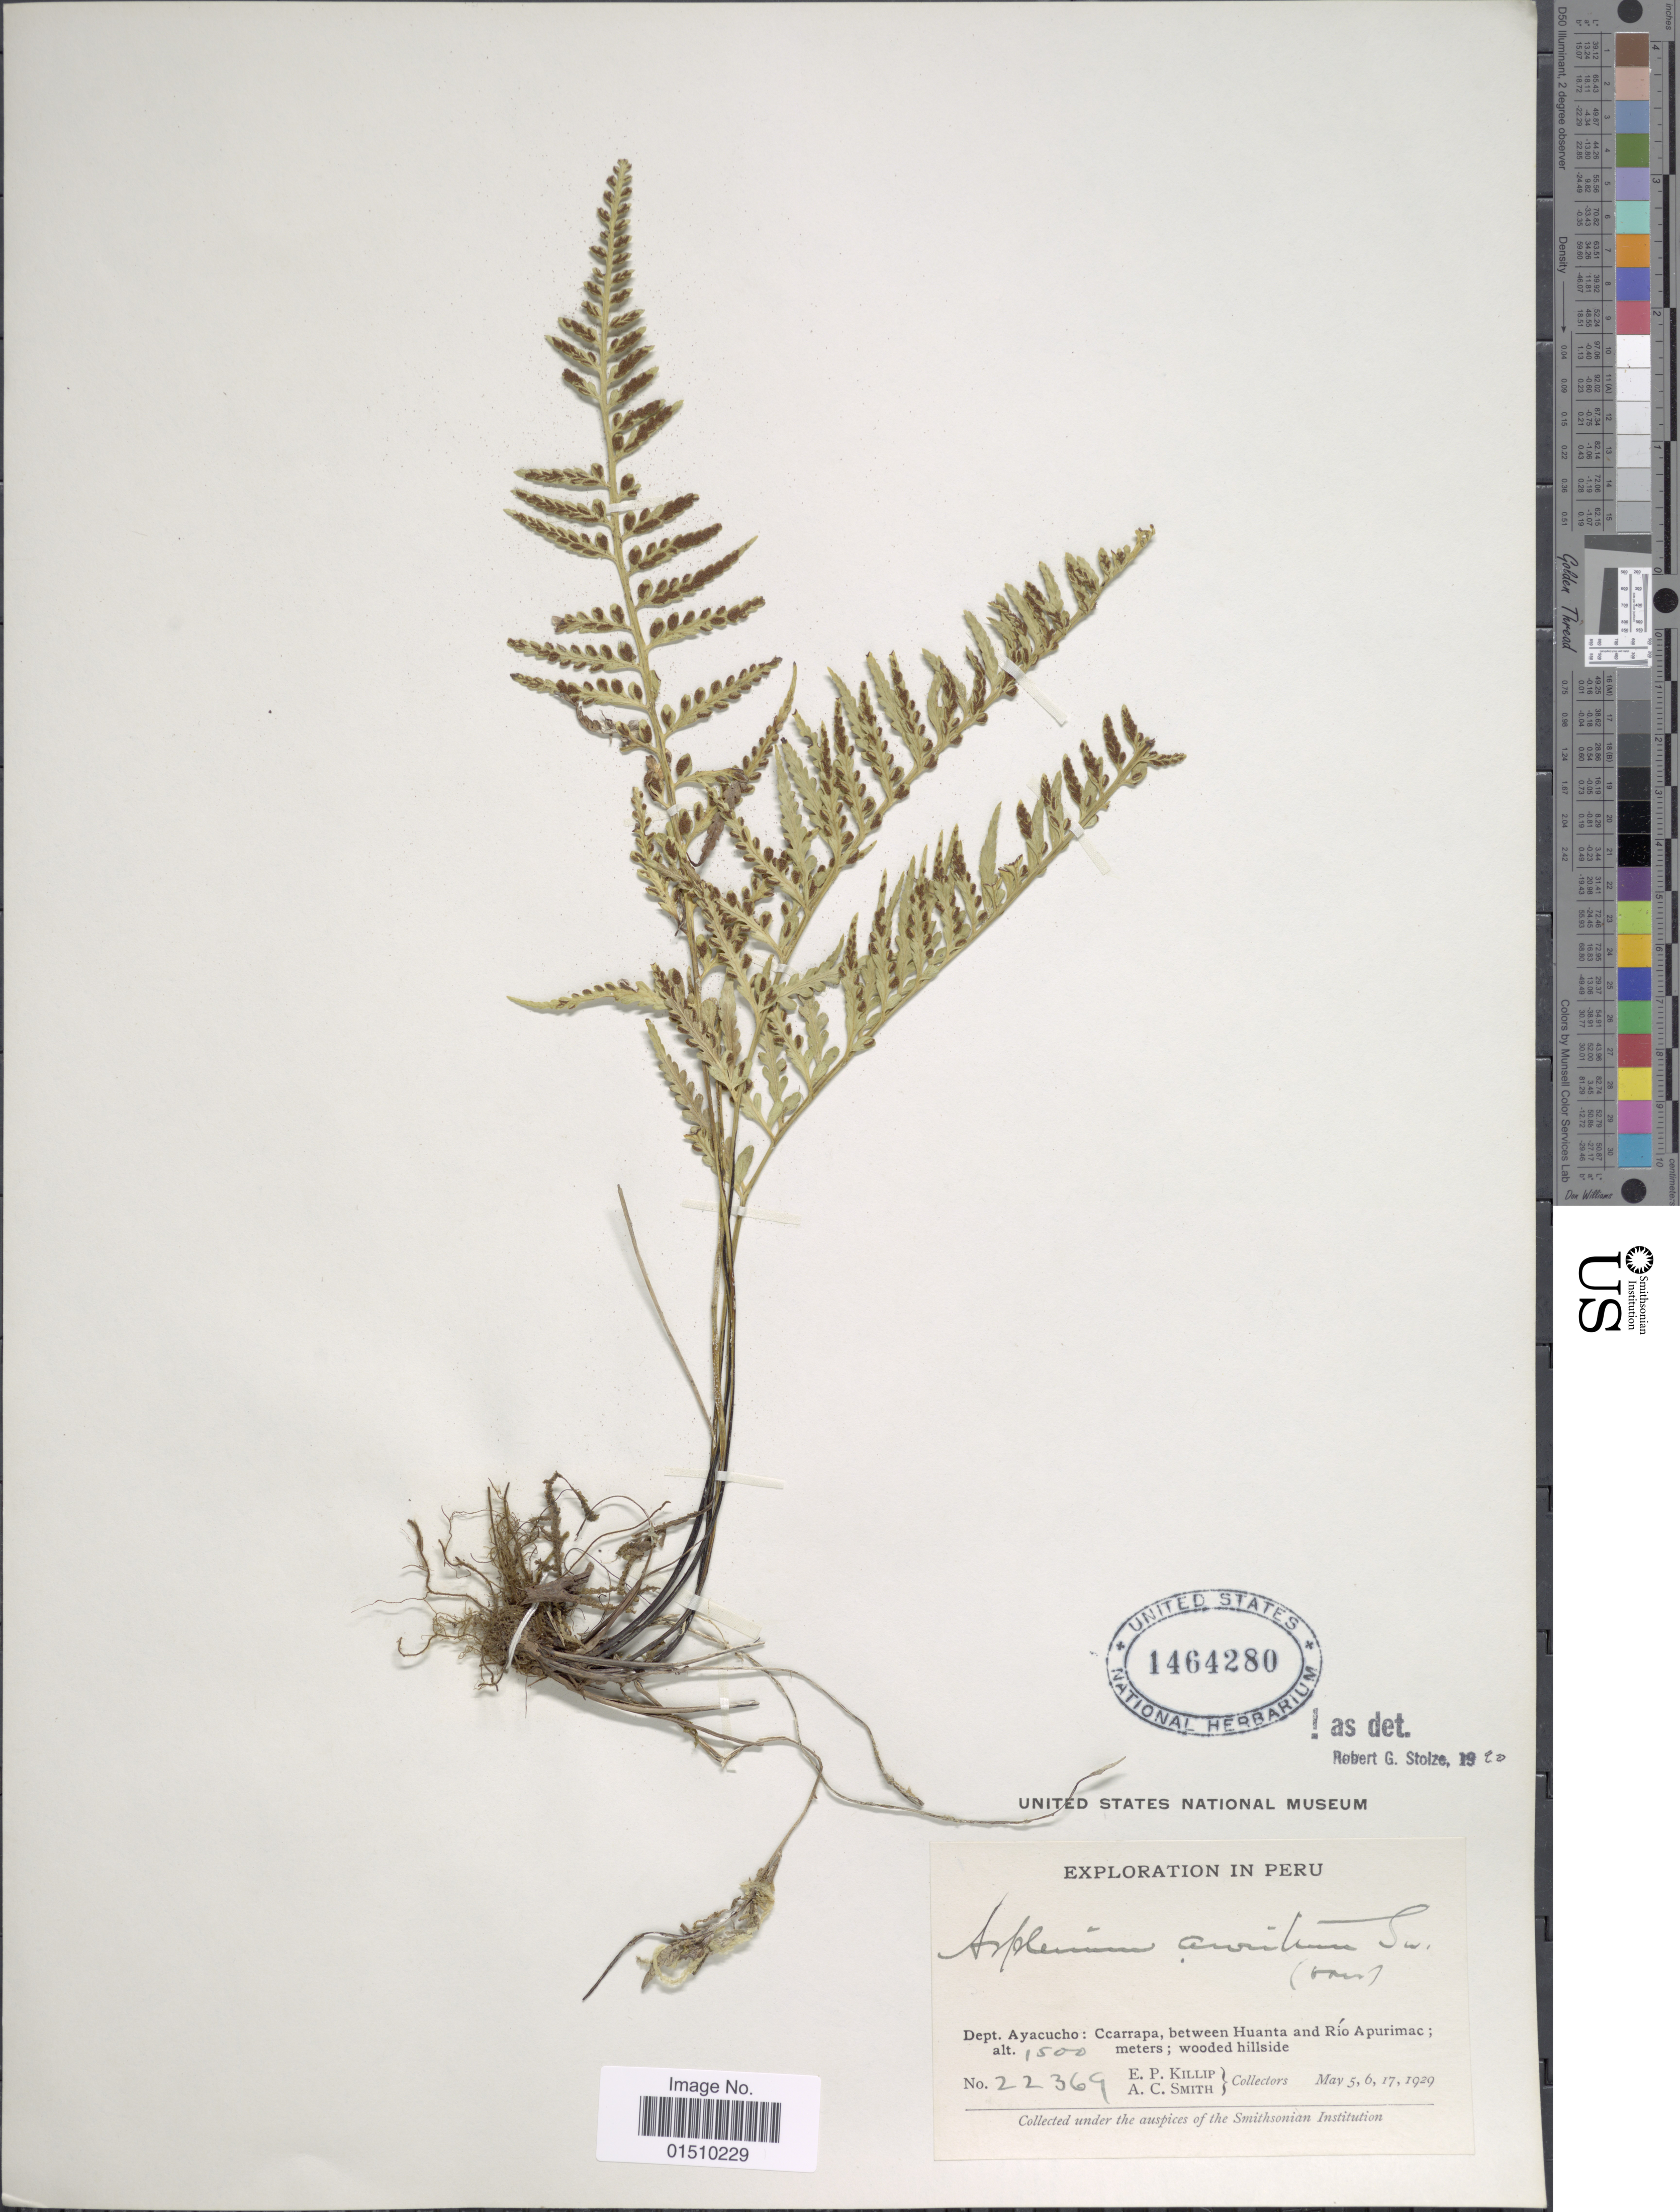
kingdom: Plantae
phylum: Tracheophyta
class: Polypodiopsida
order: Polypodiales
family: Aspleniaceae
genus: Asplenium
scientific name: Asplenium auritum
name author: Sw.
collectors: E. P. Killip & A. C. Smith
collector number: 22369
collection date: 1929-05-05/1929-05-17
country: Peru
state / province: Ayacucho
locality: Peru, Dept. Ayacucho: Ccarrapa, between Huanta and Rio Apurimac.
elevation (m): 1500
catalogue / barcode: US 1464280